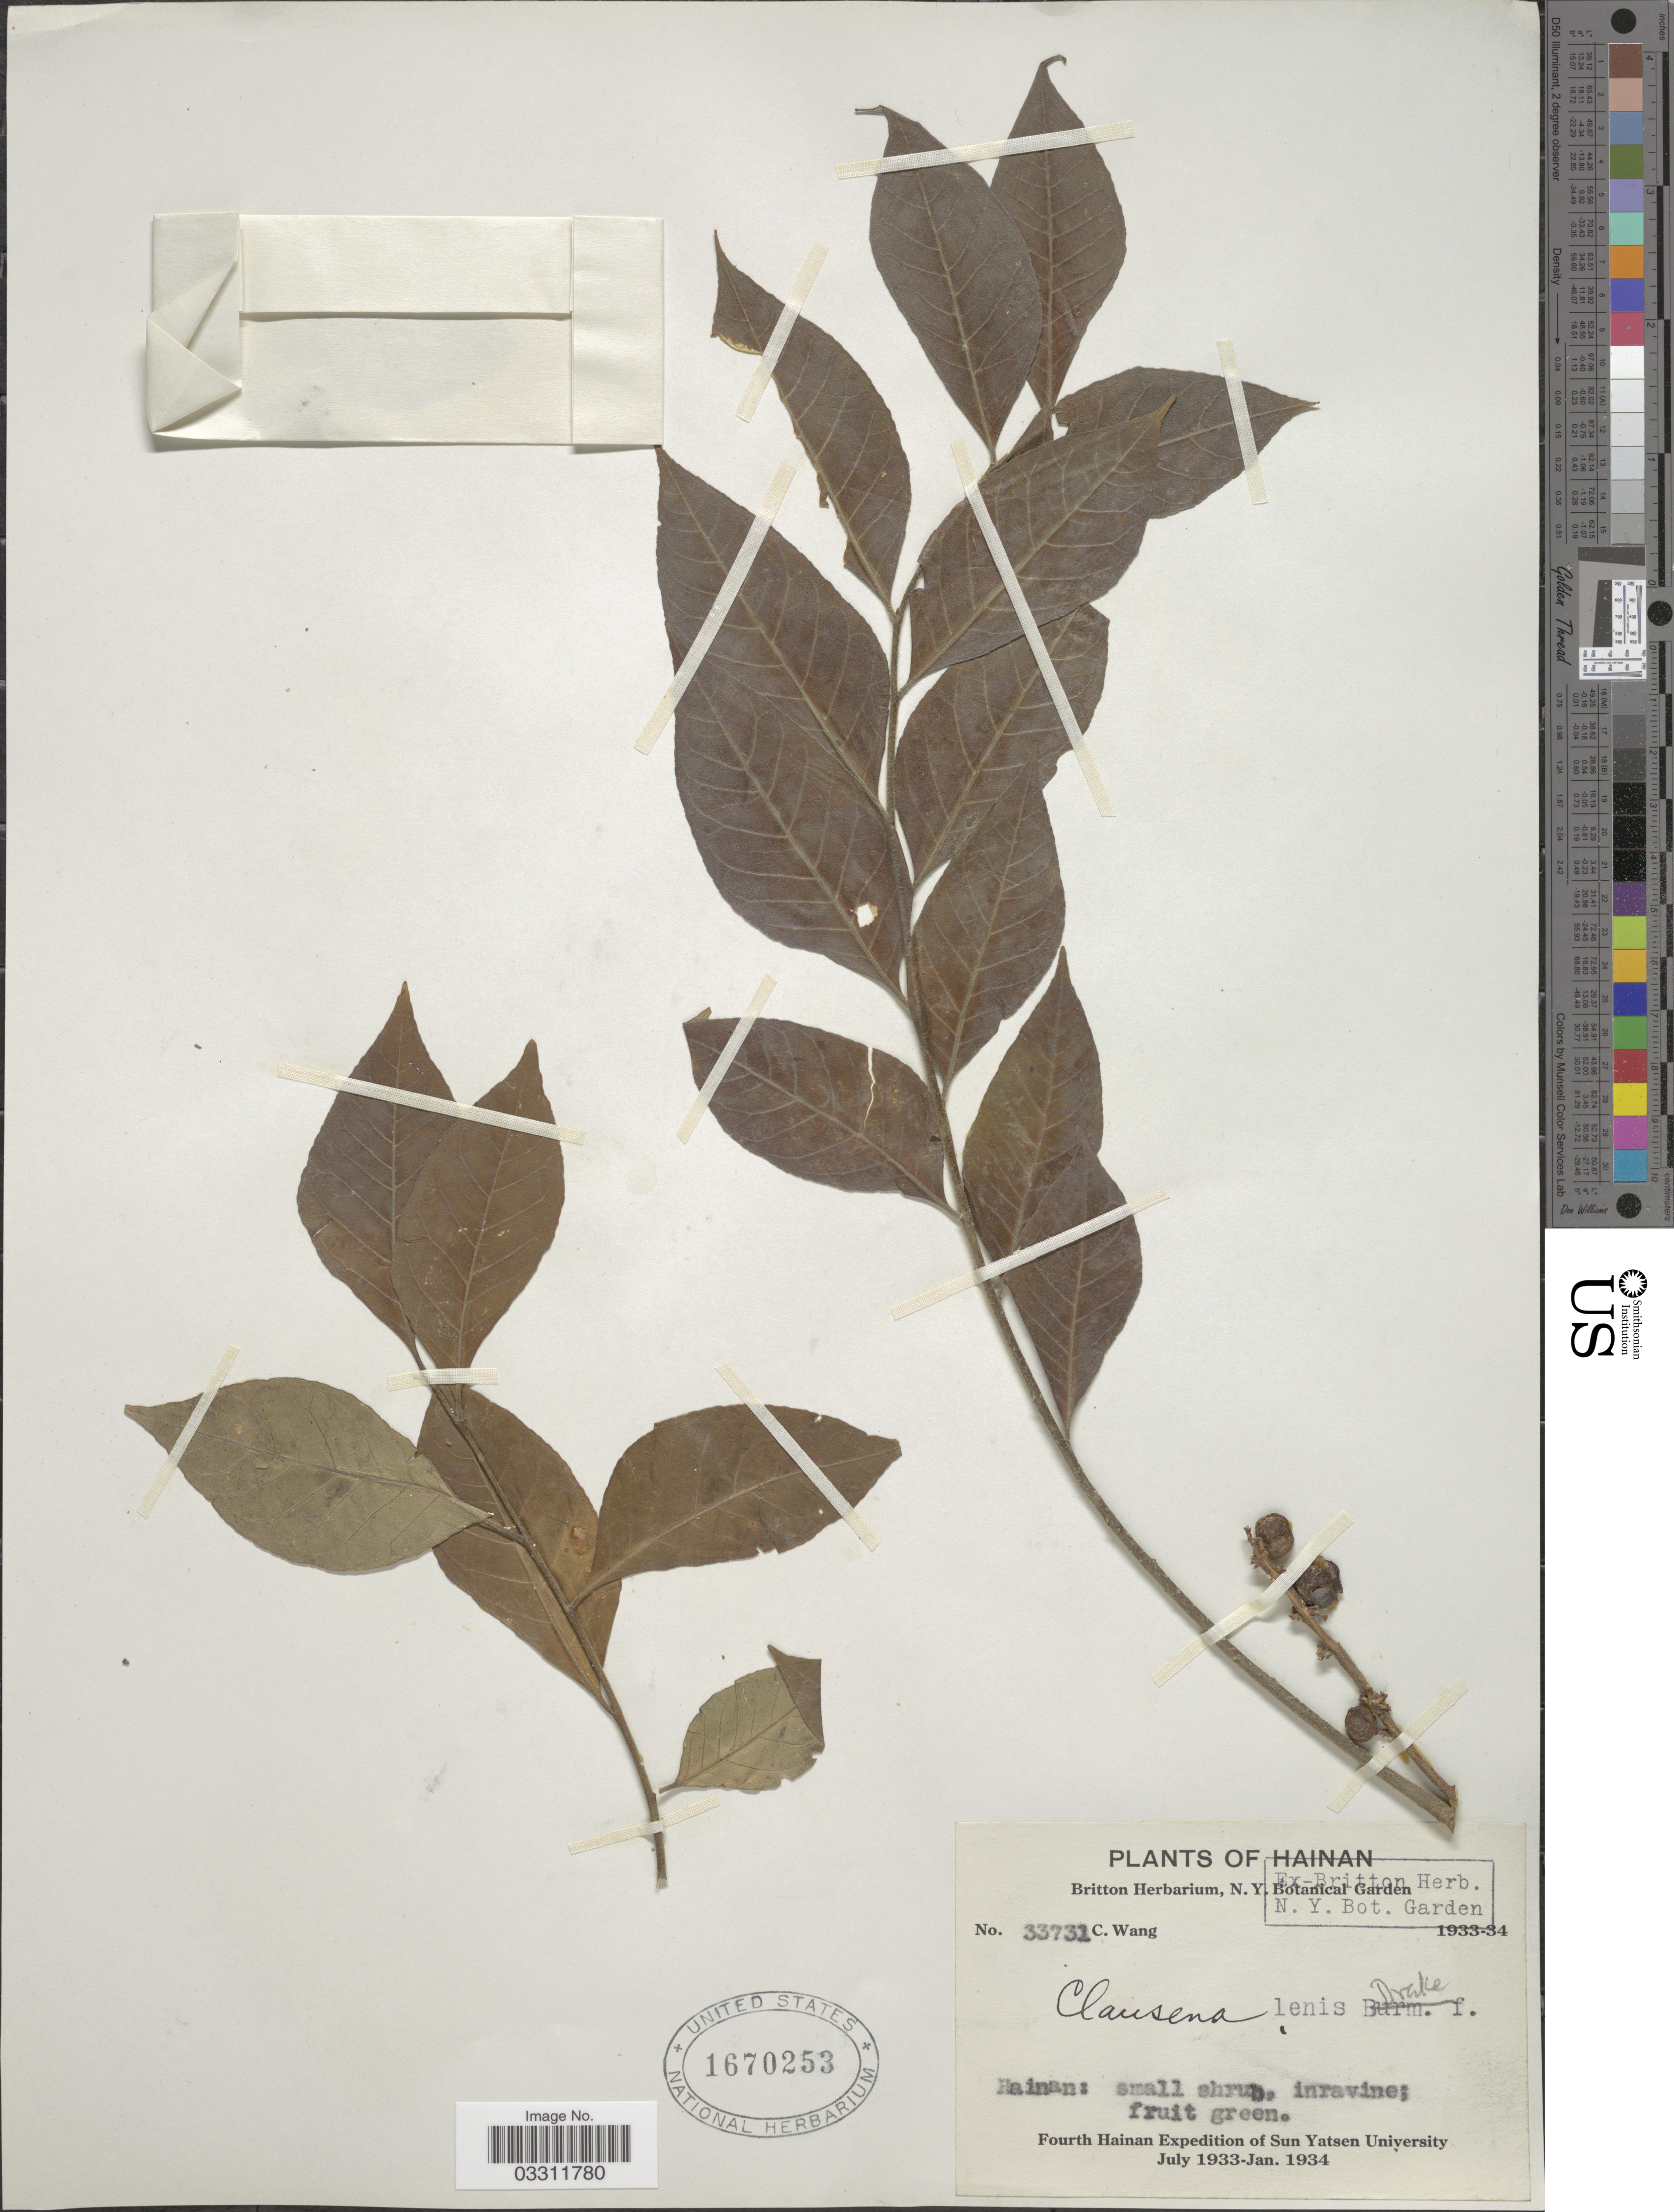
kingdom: Plantae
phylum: Tracheophyta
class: Magnoliopsida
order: Sapindales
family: Rutaceae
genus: Clausena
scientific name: Clausena lenis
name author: Drake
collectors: C. Wang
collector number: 33731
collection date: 1933/1934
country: China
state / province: Hainan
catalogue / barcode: US 1670253